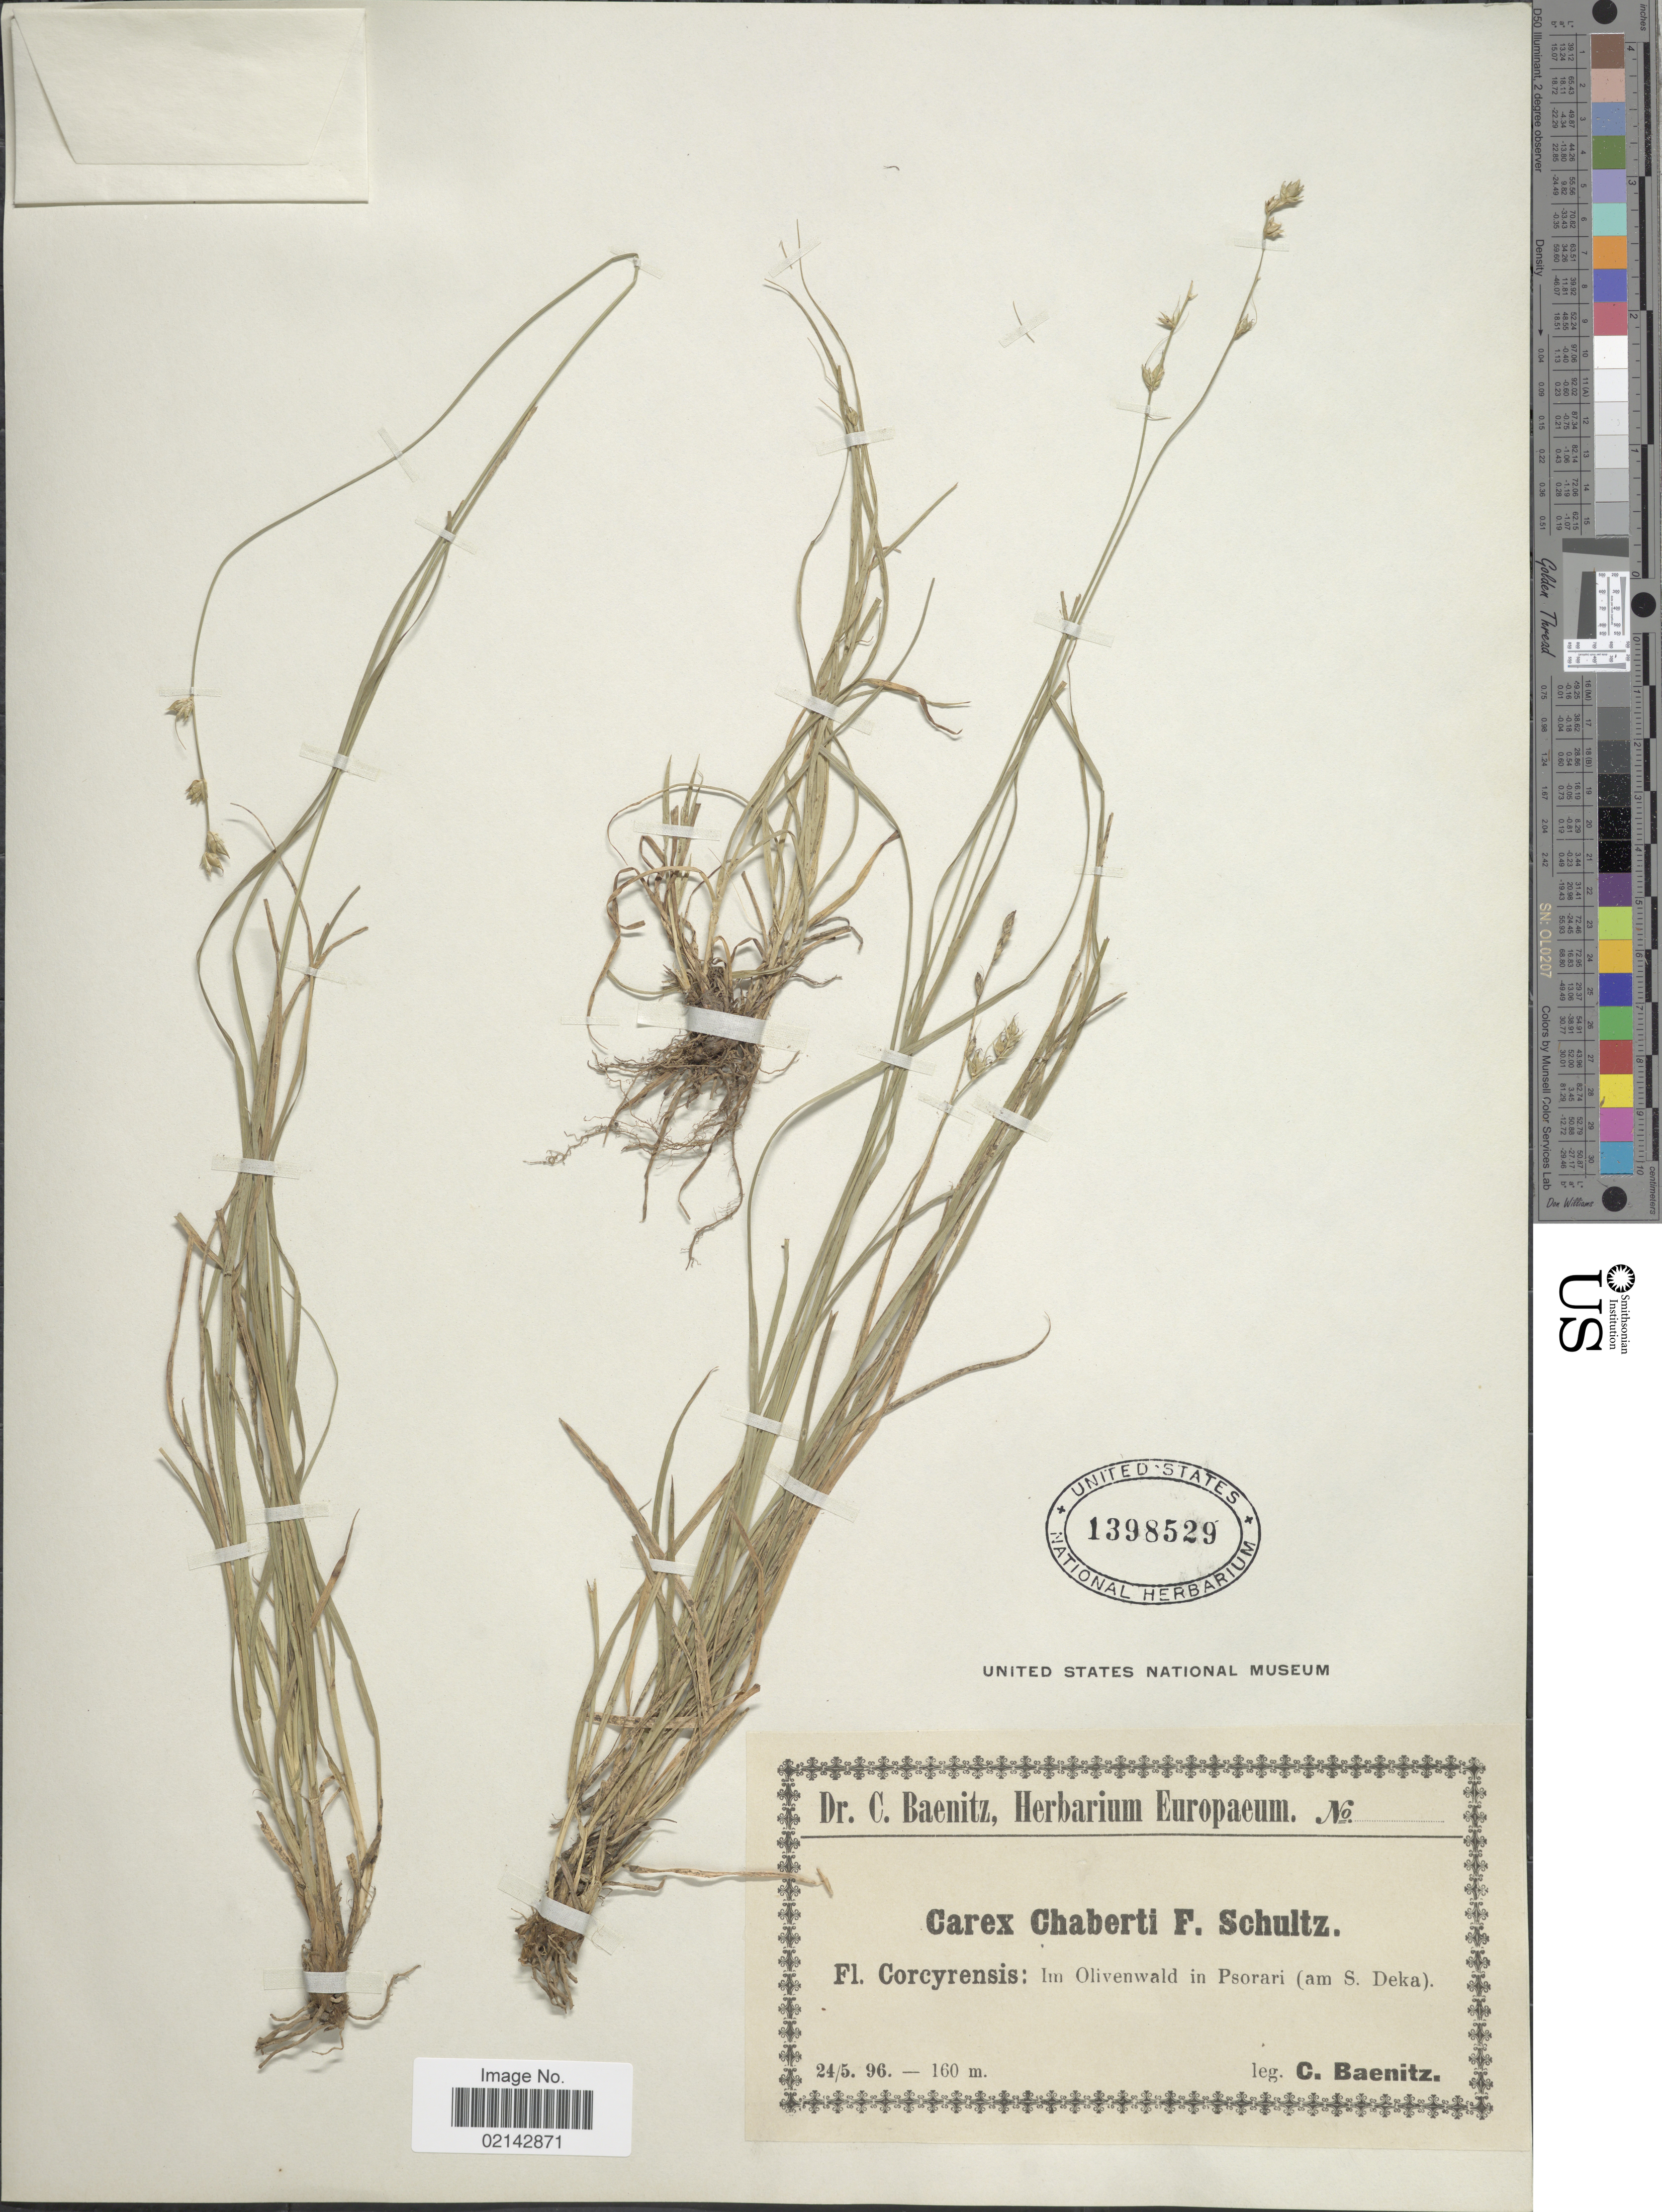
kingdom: Plantae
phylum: Tracheophyta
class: Liliopsida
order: Poales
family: Cyperaceae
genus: Carex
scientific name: Carex leersii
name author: F.W. Schultz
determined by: Strong, Mark T., (BOT), Smithsonian Institution - National Museum of Natural History (UNITED STATES)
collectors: C. G. Baenitz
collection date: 1896-05-24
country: Greece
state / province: Ionian Islands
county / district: Corfu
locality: Corcyra (Corfu). Im Olivenwald in Psorari (am S. Deka)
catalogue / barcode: US 1398529